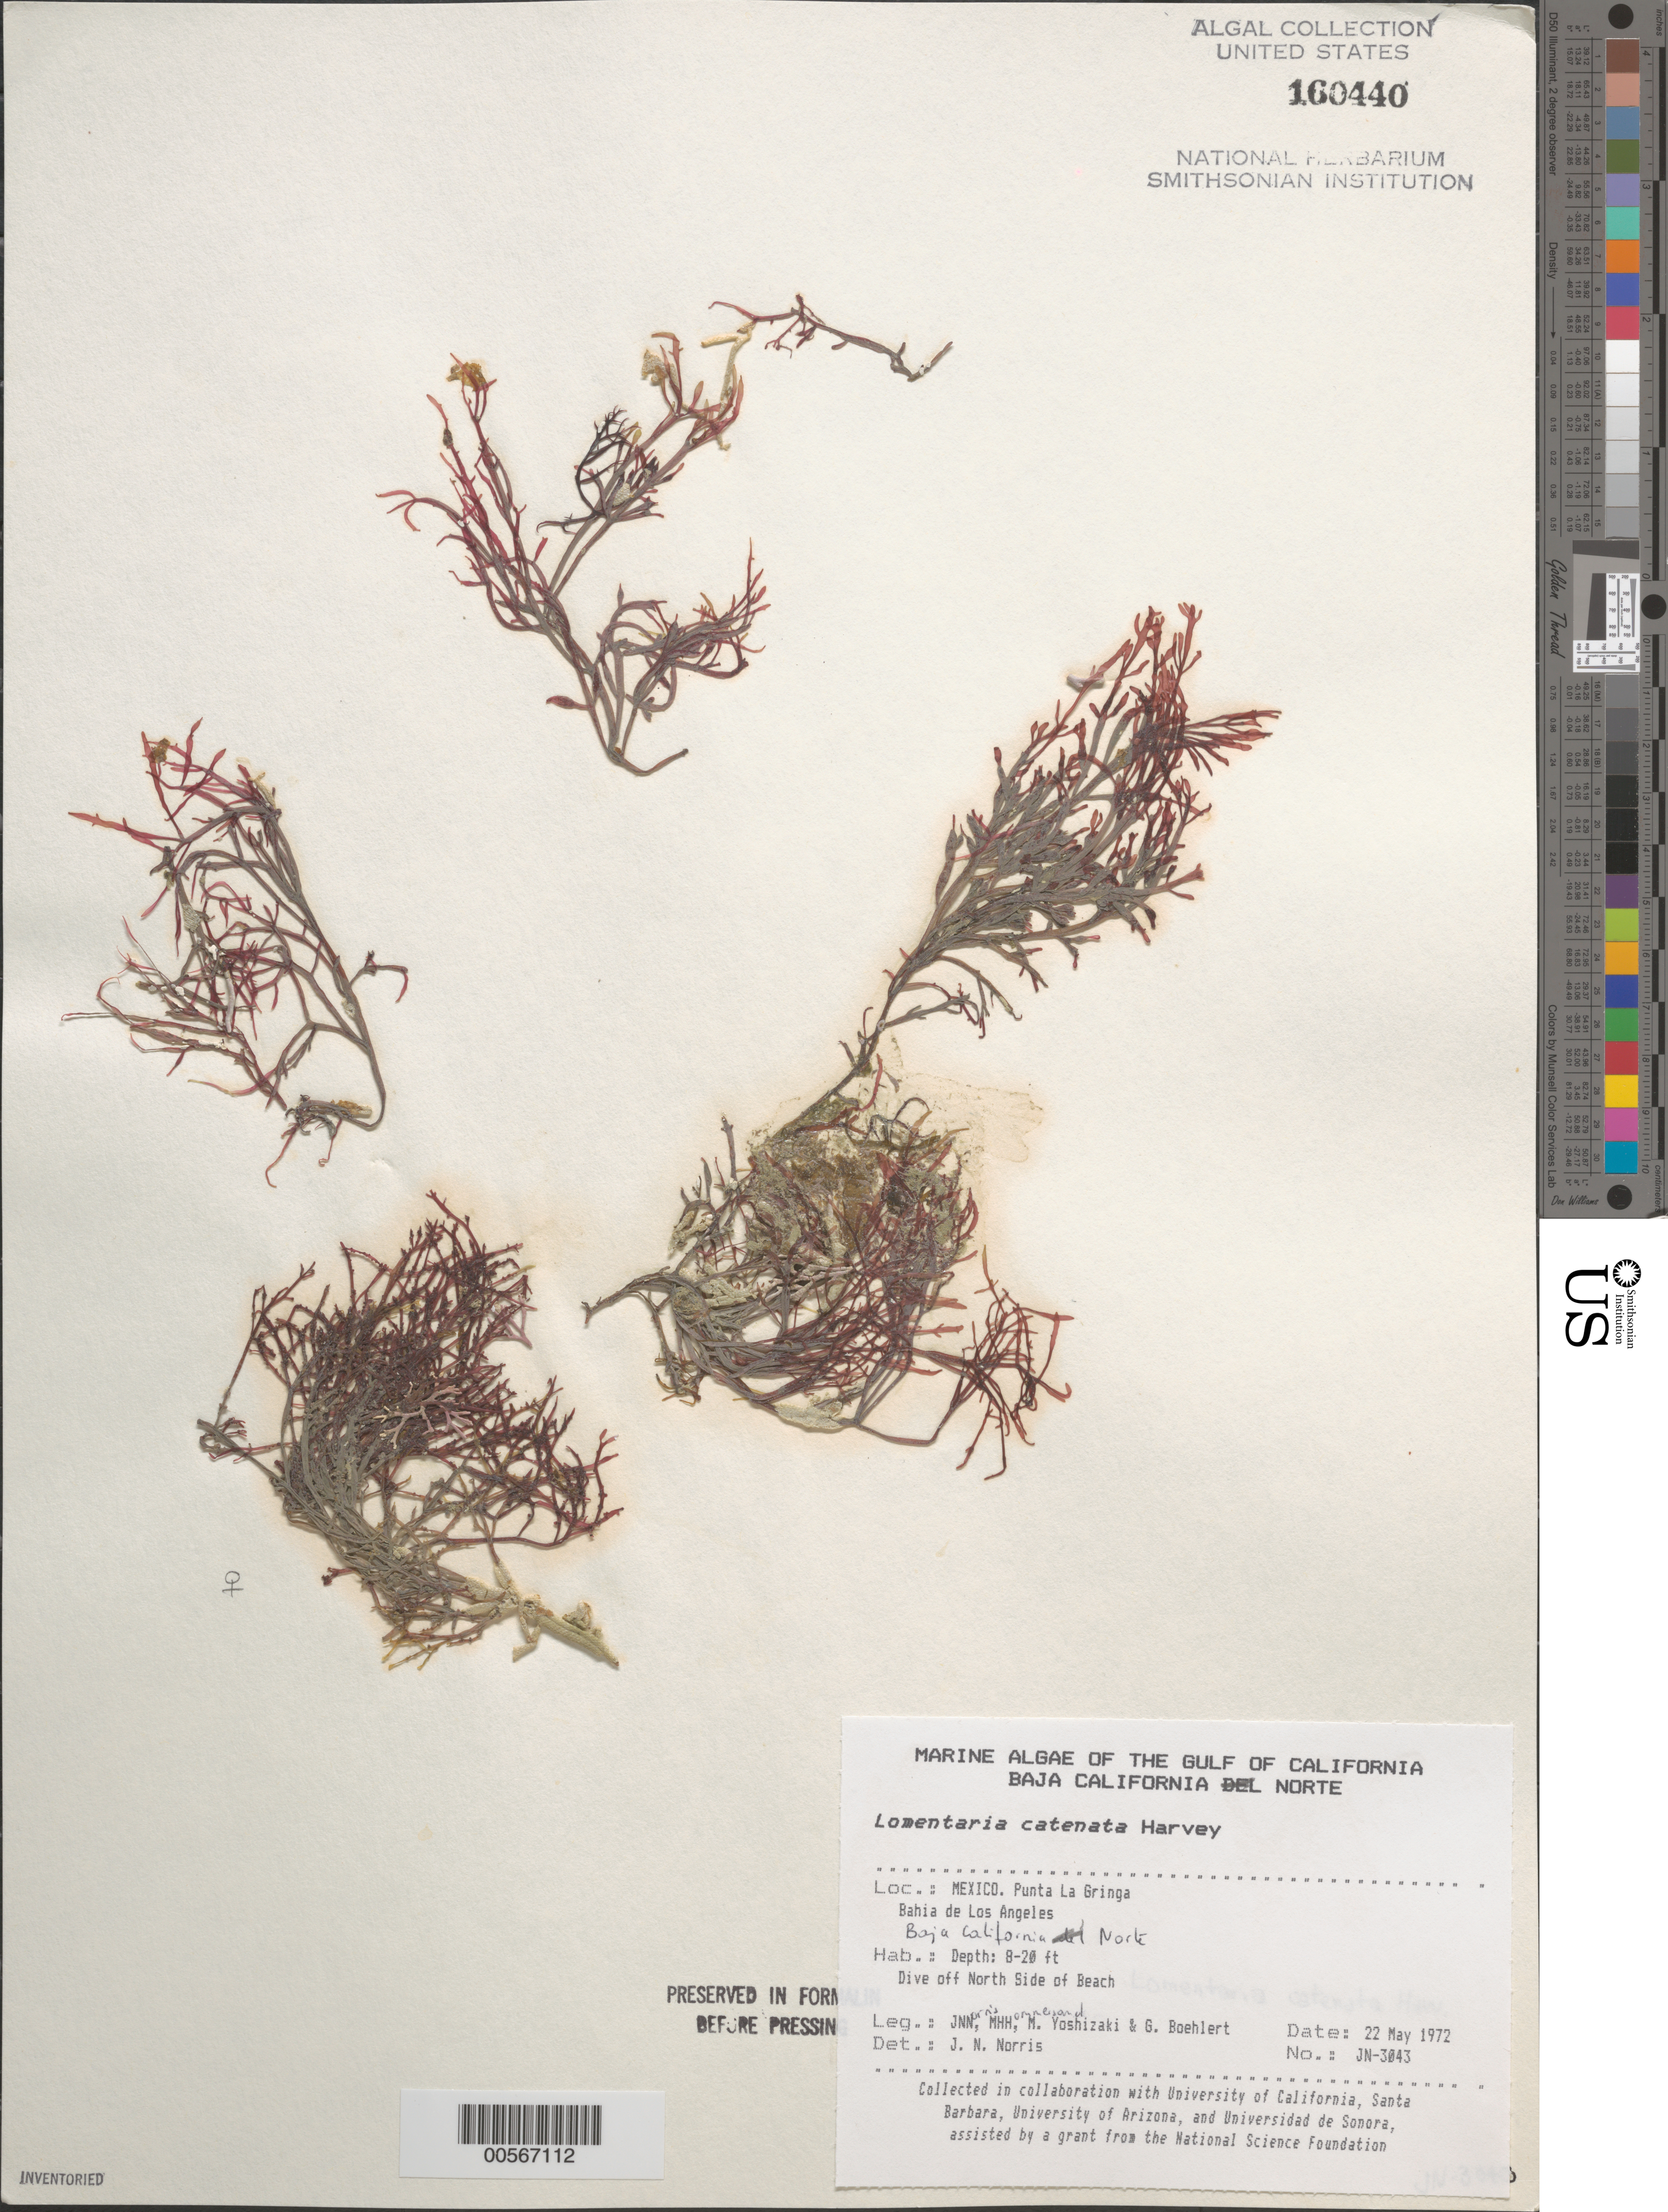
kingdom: Plantae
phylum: Rhodophyta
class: Florideophyceae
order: Rhodymeniales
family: Lomentariaceae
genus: Fushitsunagia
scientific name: Fushitsunagia catenata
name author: (Harv.) Filloramo & G.W. Saunders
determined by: Algae name updating Project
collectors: J. N. Norris, M. H. Hommersand, M. Yoshizaki & G. Boehlert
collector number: JN-3043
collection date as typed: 21 May 1972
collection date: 1972-05-21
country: Mexico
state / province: Baja California Norte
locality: Punta La Gringa, Bahia de los Angeles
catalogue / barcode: US 160440